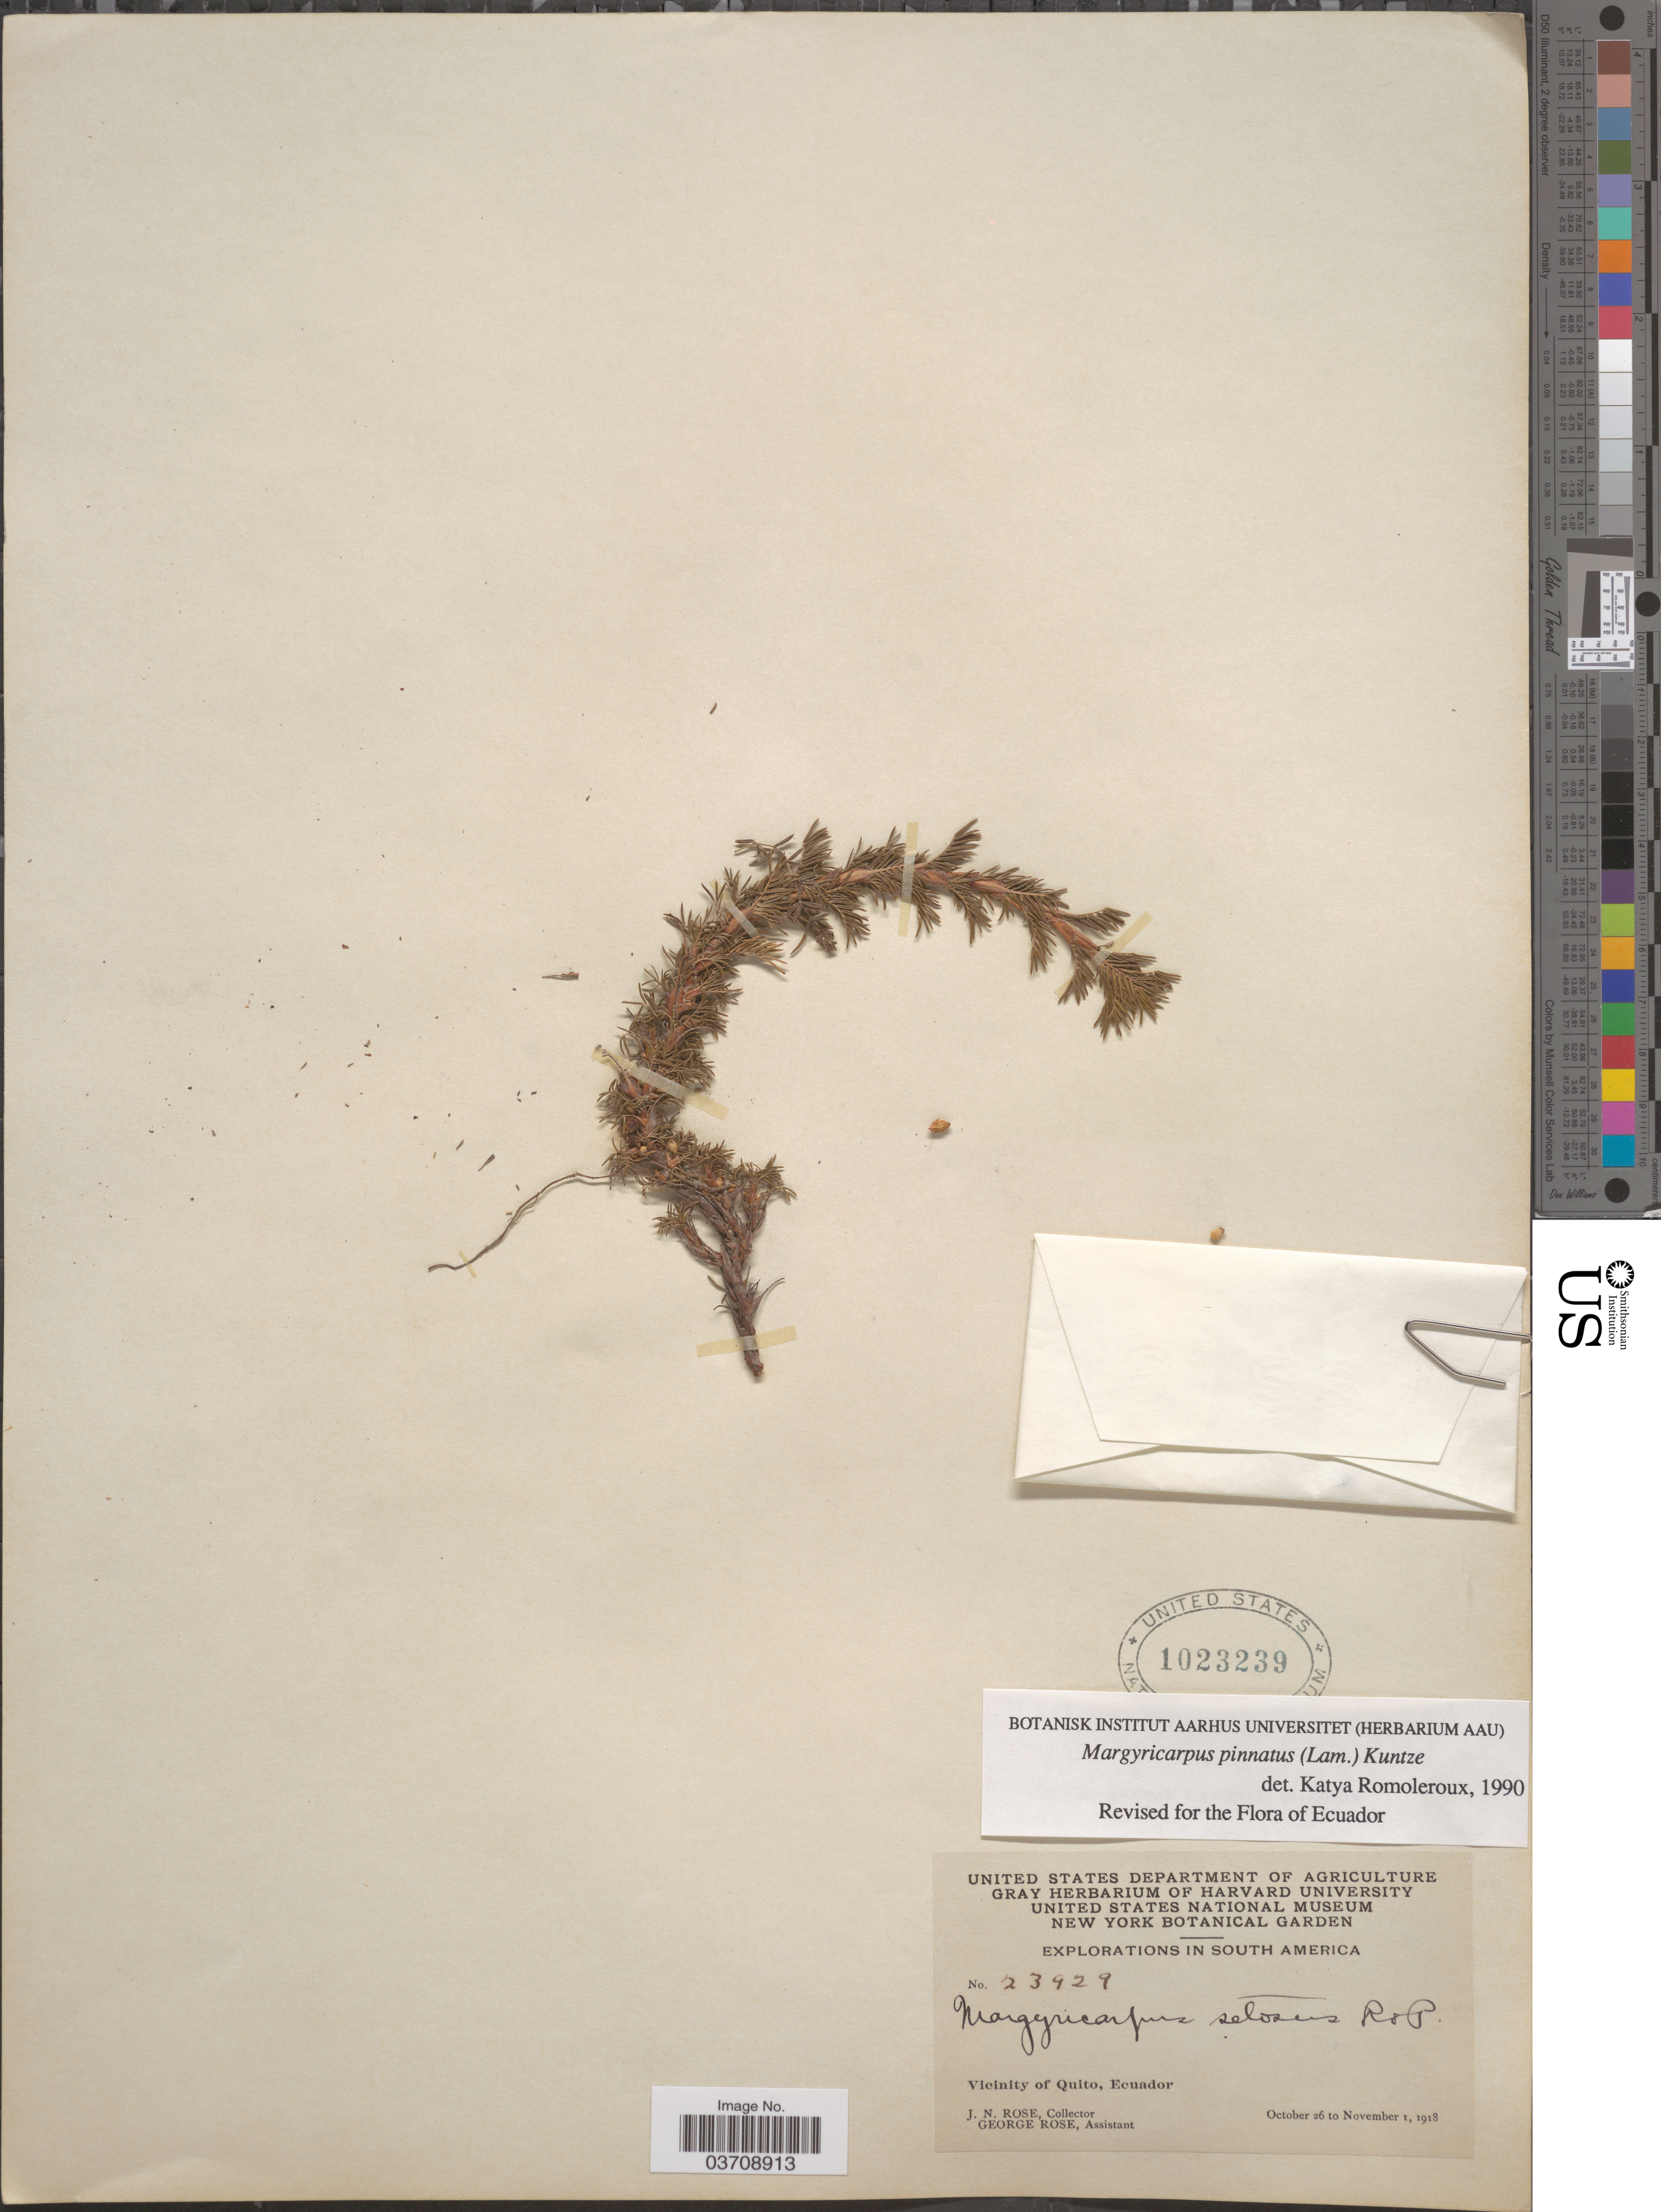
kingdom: Plantae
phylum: Tracheophyta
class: Magnoliopsida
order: Rosales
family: Rosaceae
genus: Margyricarpus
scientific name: Margyricarpus pinnatus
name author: (Lam.) Kuntze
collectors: J. N. Rose & G. Rose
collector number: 23929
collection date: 1918-10-26/1918-11-01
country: Ecuador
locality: Vicinity of Quito.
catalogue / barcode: US 1023239